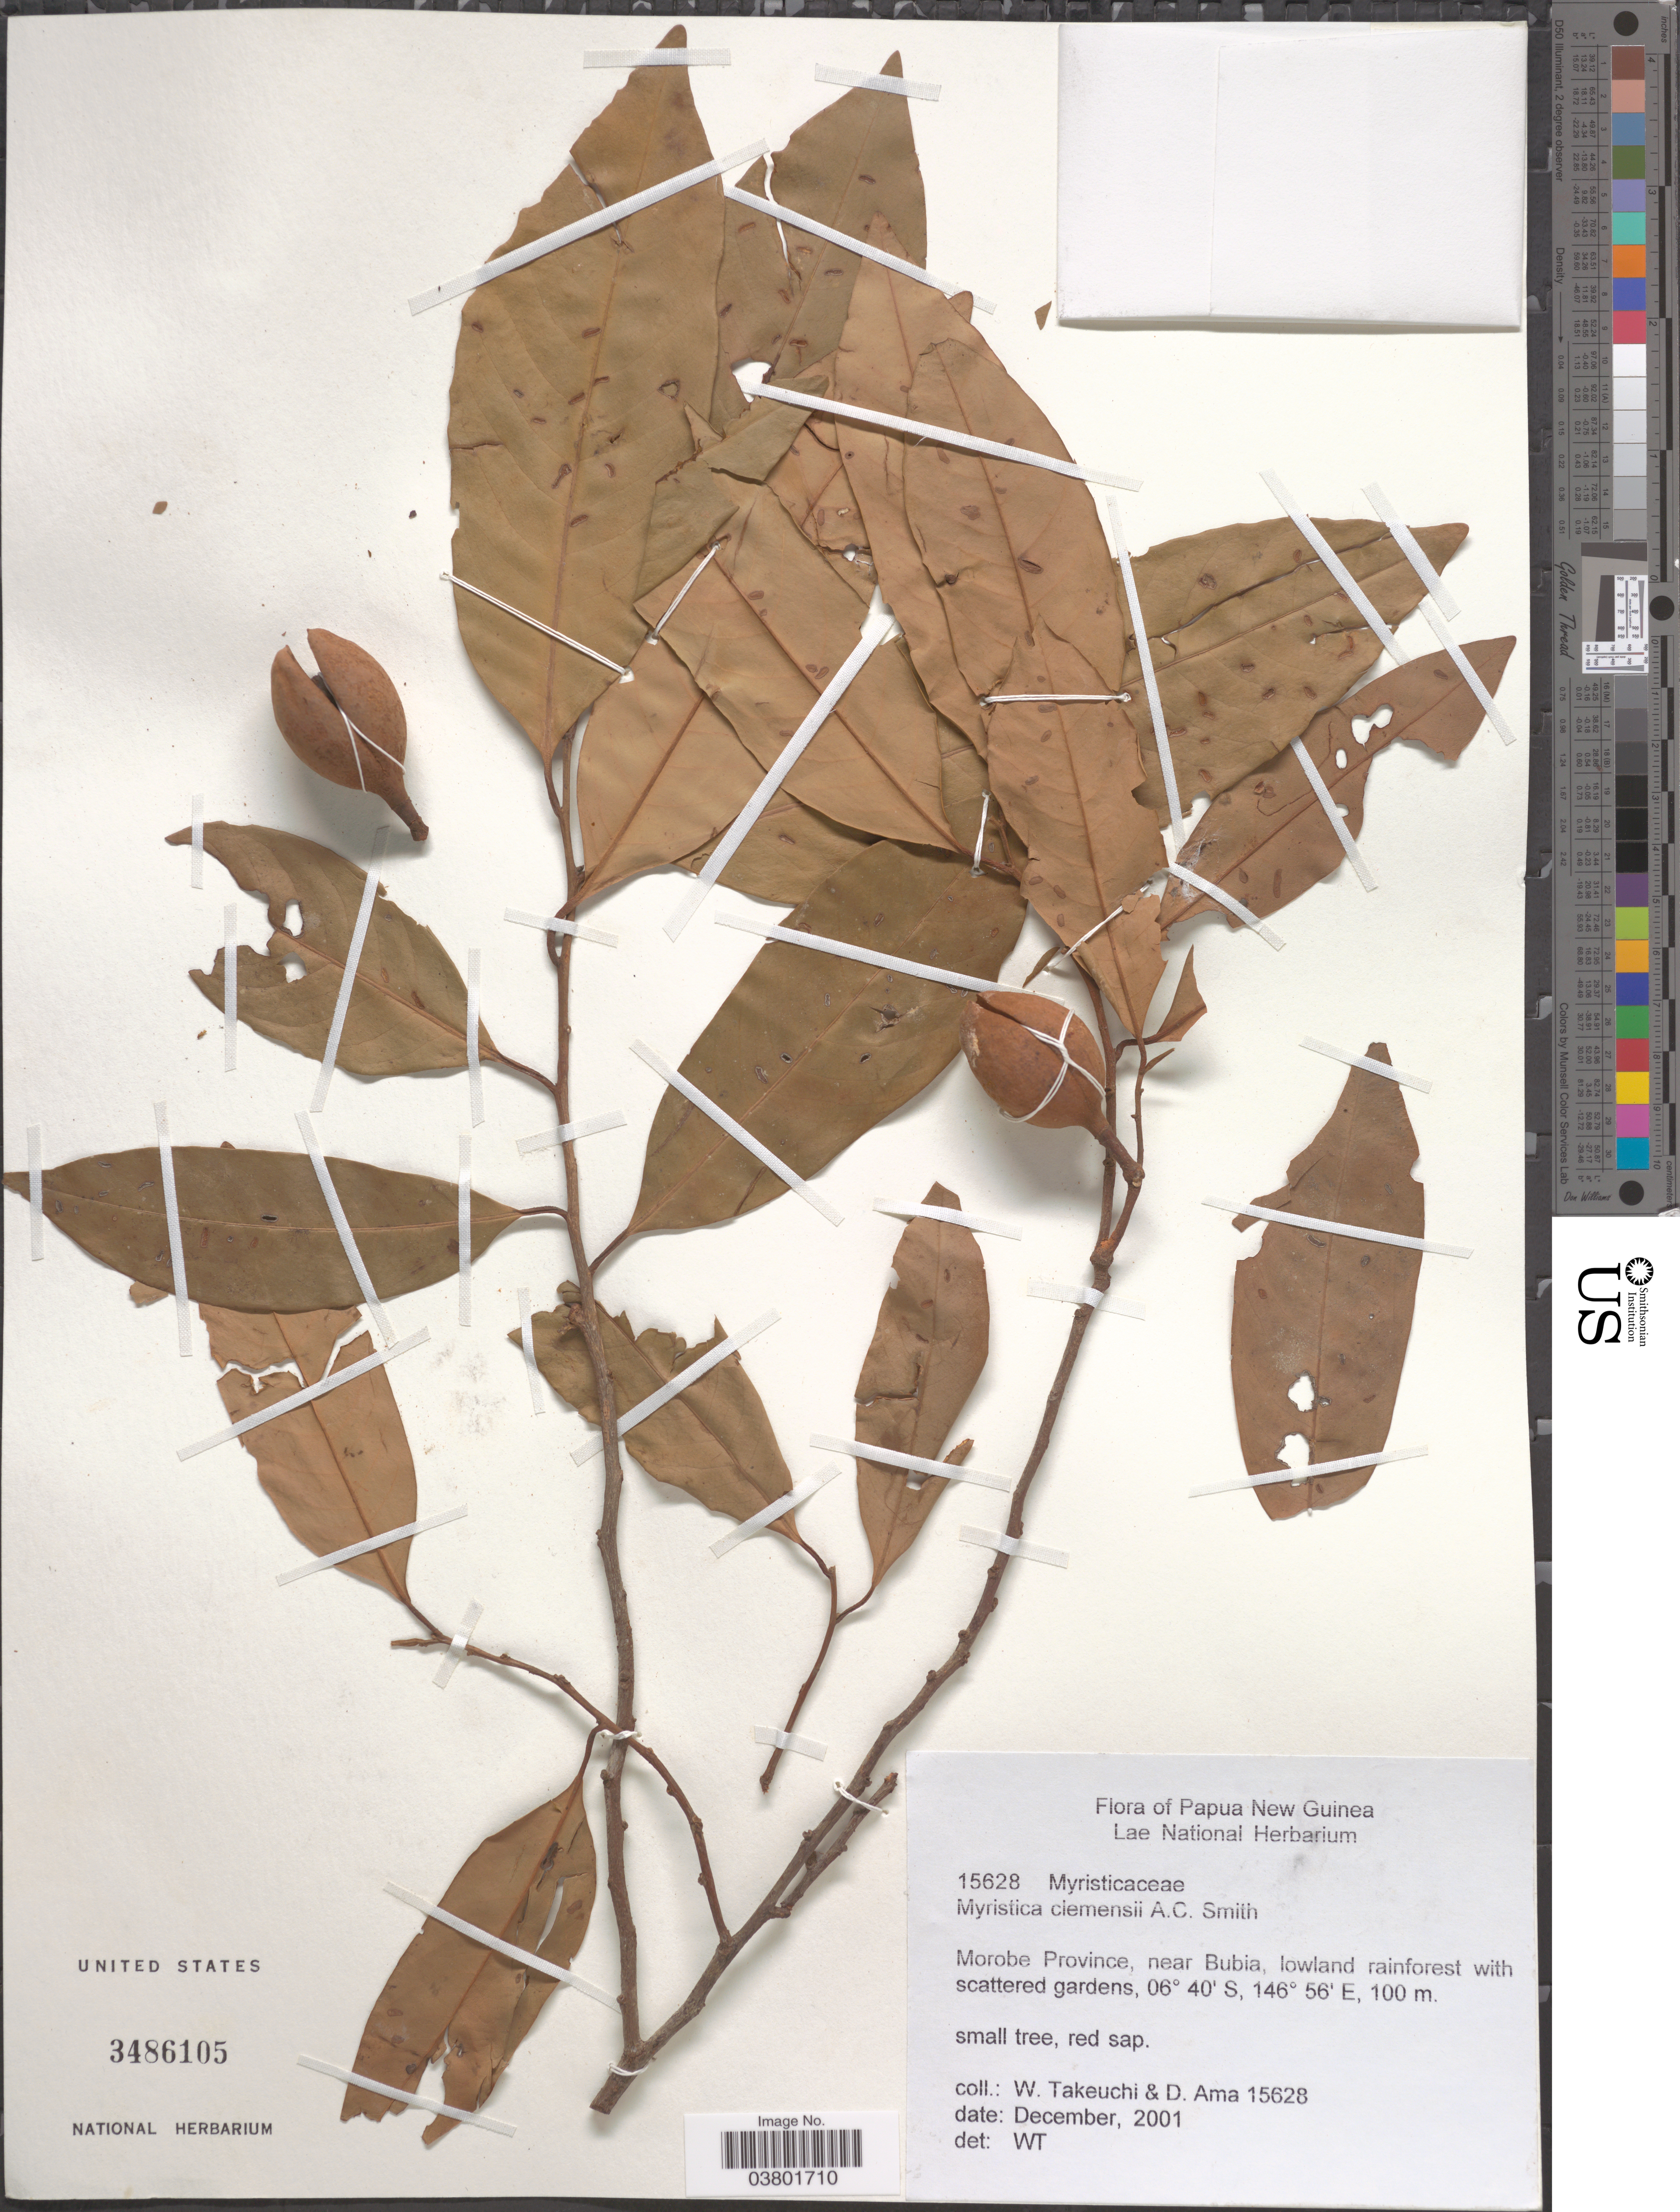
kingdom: Plantae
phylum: Tracheophyta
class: Magnoliopsida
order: Magnoliales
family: Myristicaceae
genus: Myristica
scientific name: Myristica clemensii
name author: A.C. Sm.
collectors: W. Takeuchi & D. Ama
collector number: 15628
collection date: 2001-12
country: Papua New Guinea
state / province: Morobe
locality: Near Bubia, lowland rainforest with scattered gardens.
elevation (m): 100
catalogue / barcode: US 3486105